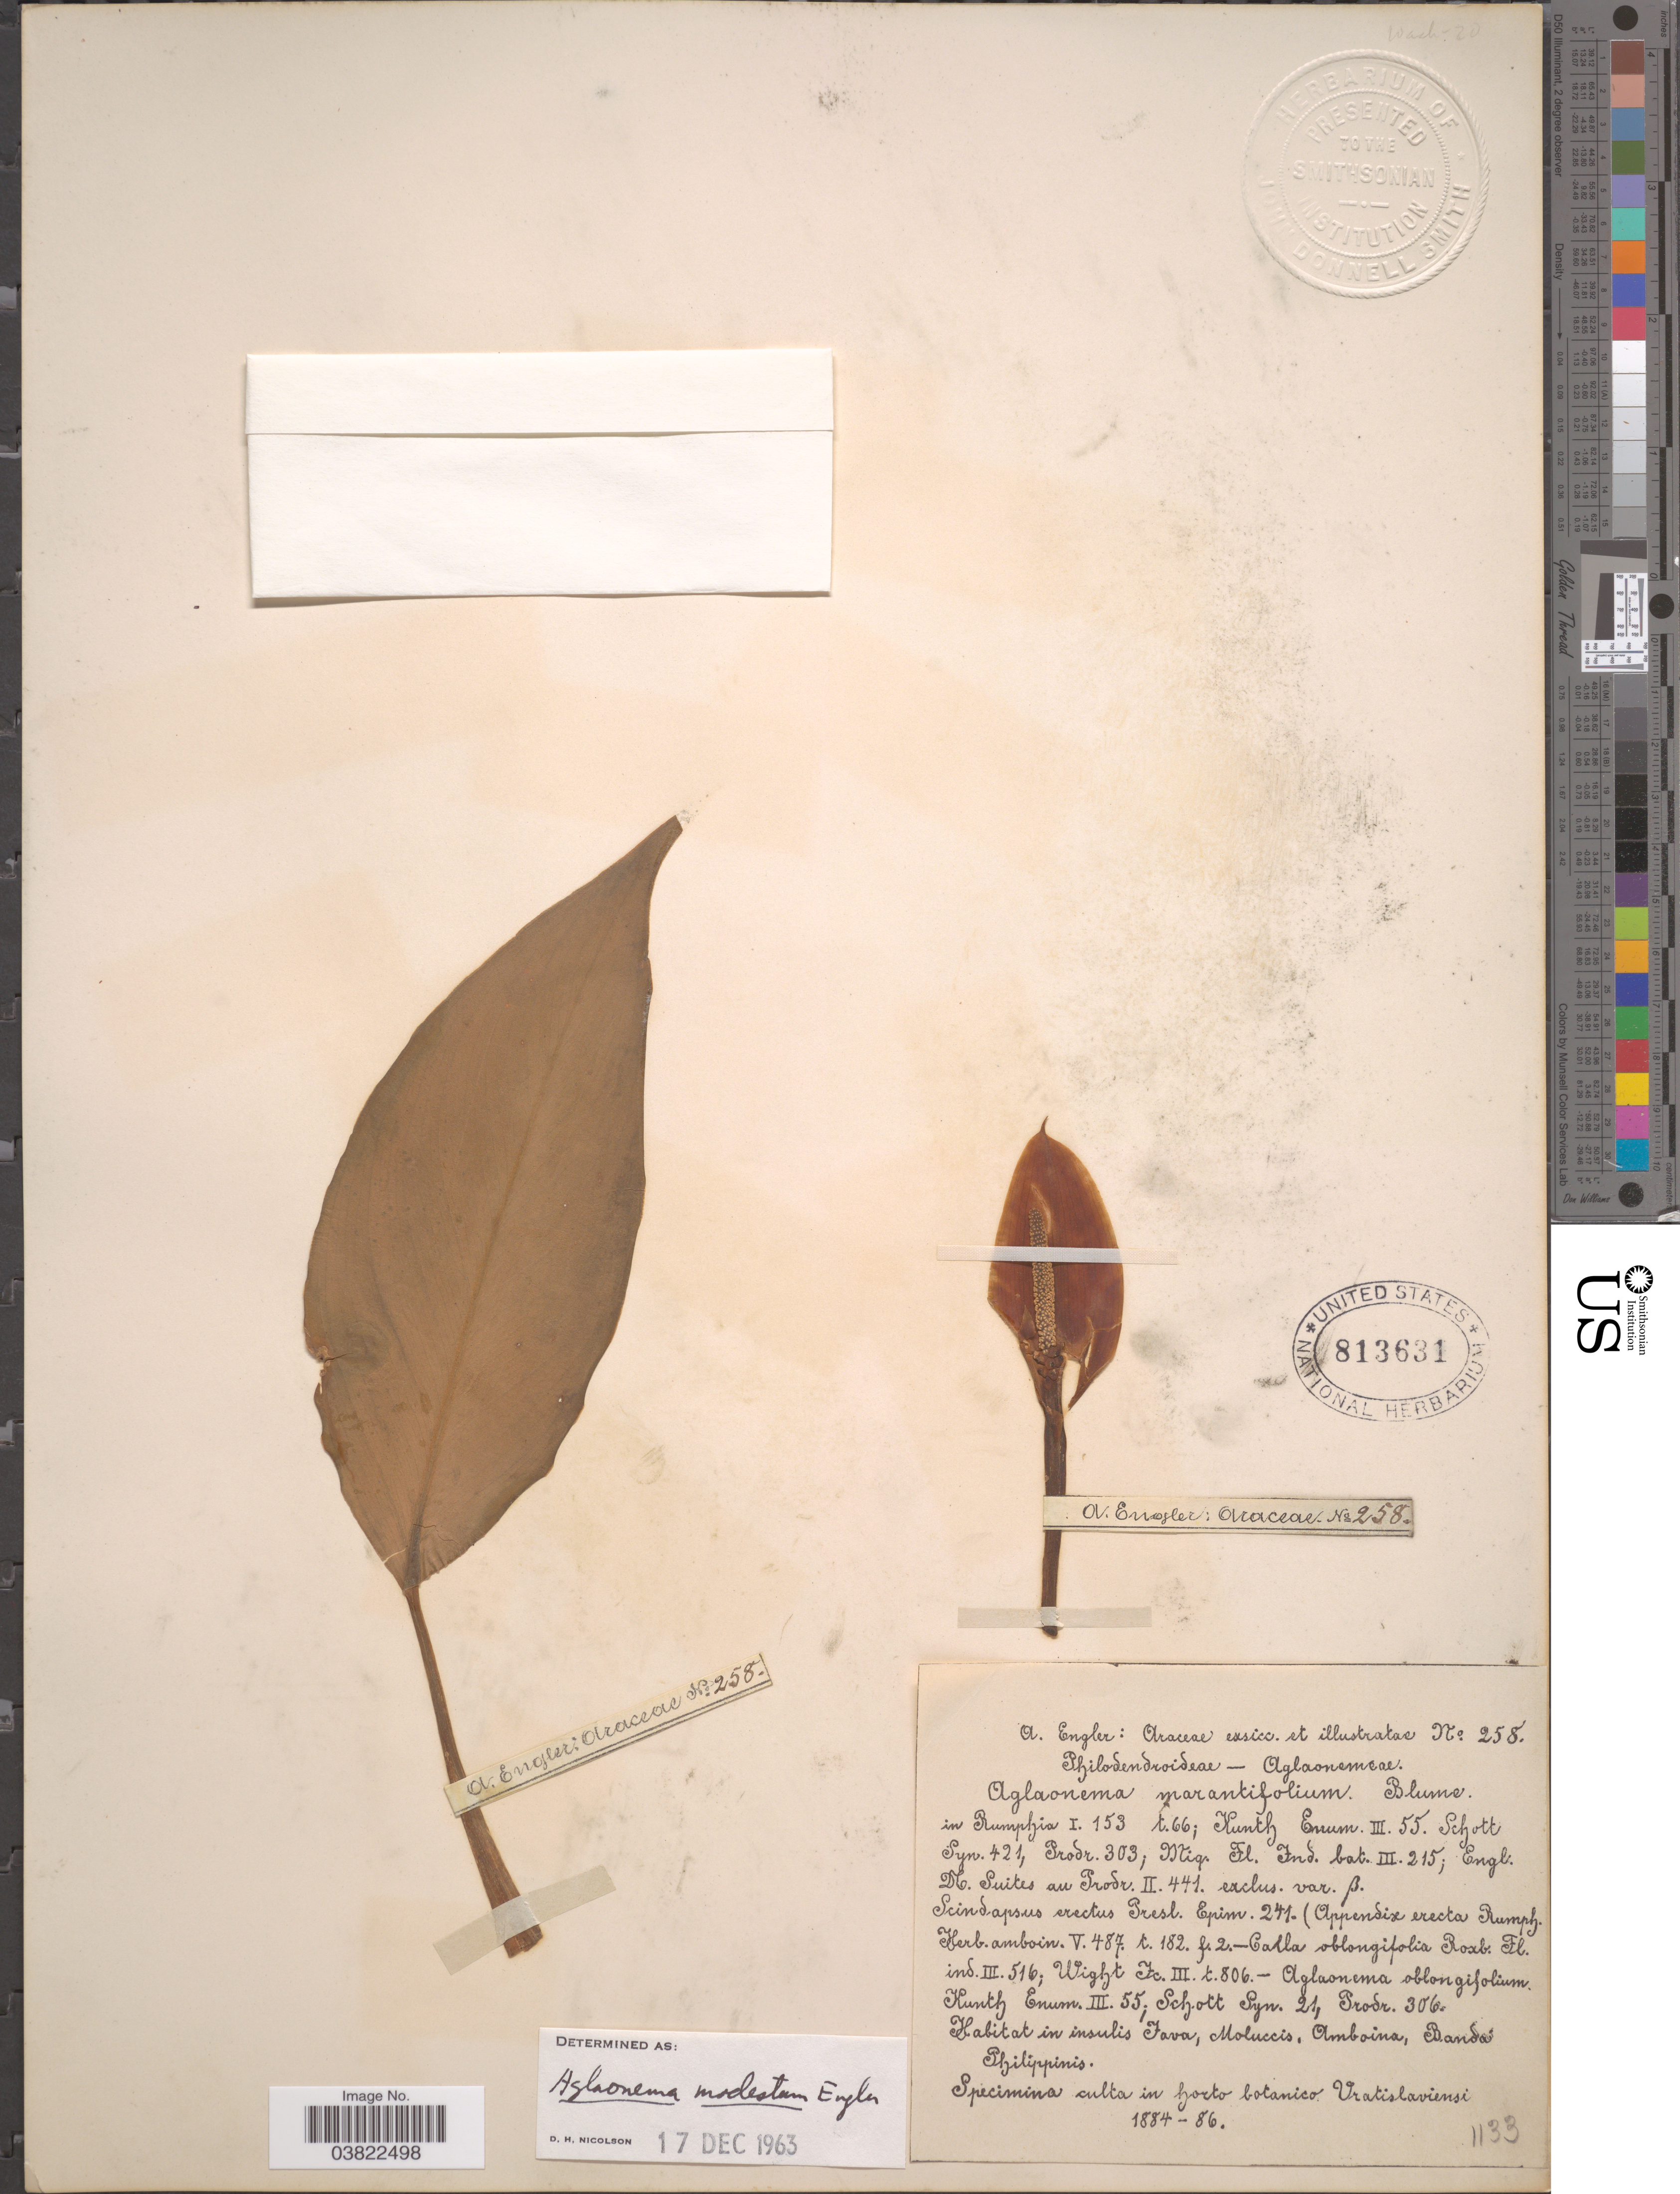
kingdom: Plantae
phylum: Tracheophyta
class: Liliopsida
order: Alismatales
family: Araceae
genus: Aglaonema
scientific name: Aglaonema modestum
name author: Schott ex Engl.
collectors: A. Engler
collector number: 258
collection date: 1884/1886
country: Poland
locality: In Insulis Java, Moluccis, Amboina, Banda. Specimina culta in horto botanico Vratislaviensi.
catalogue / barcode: US 813631